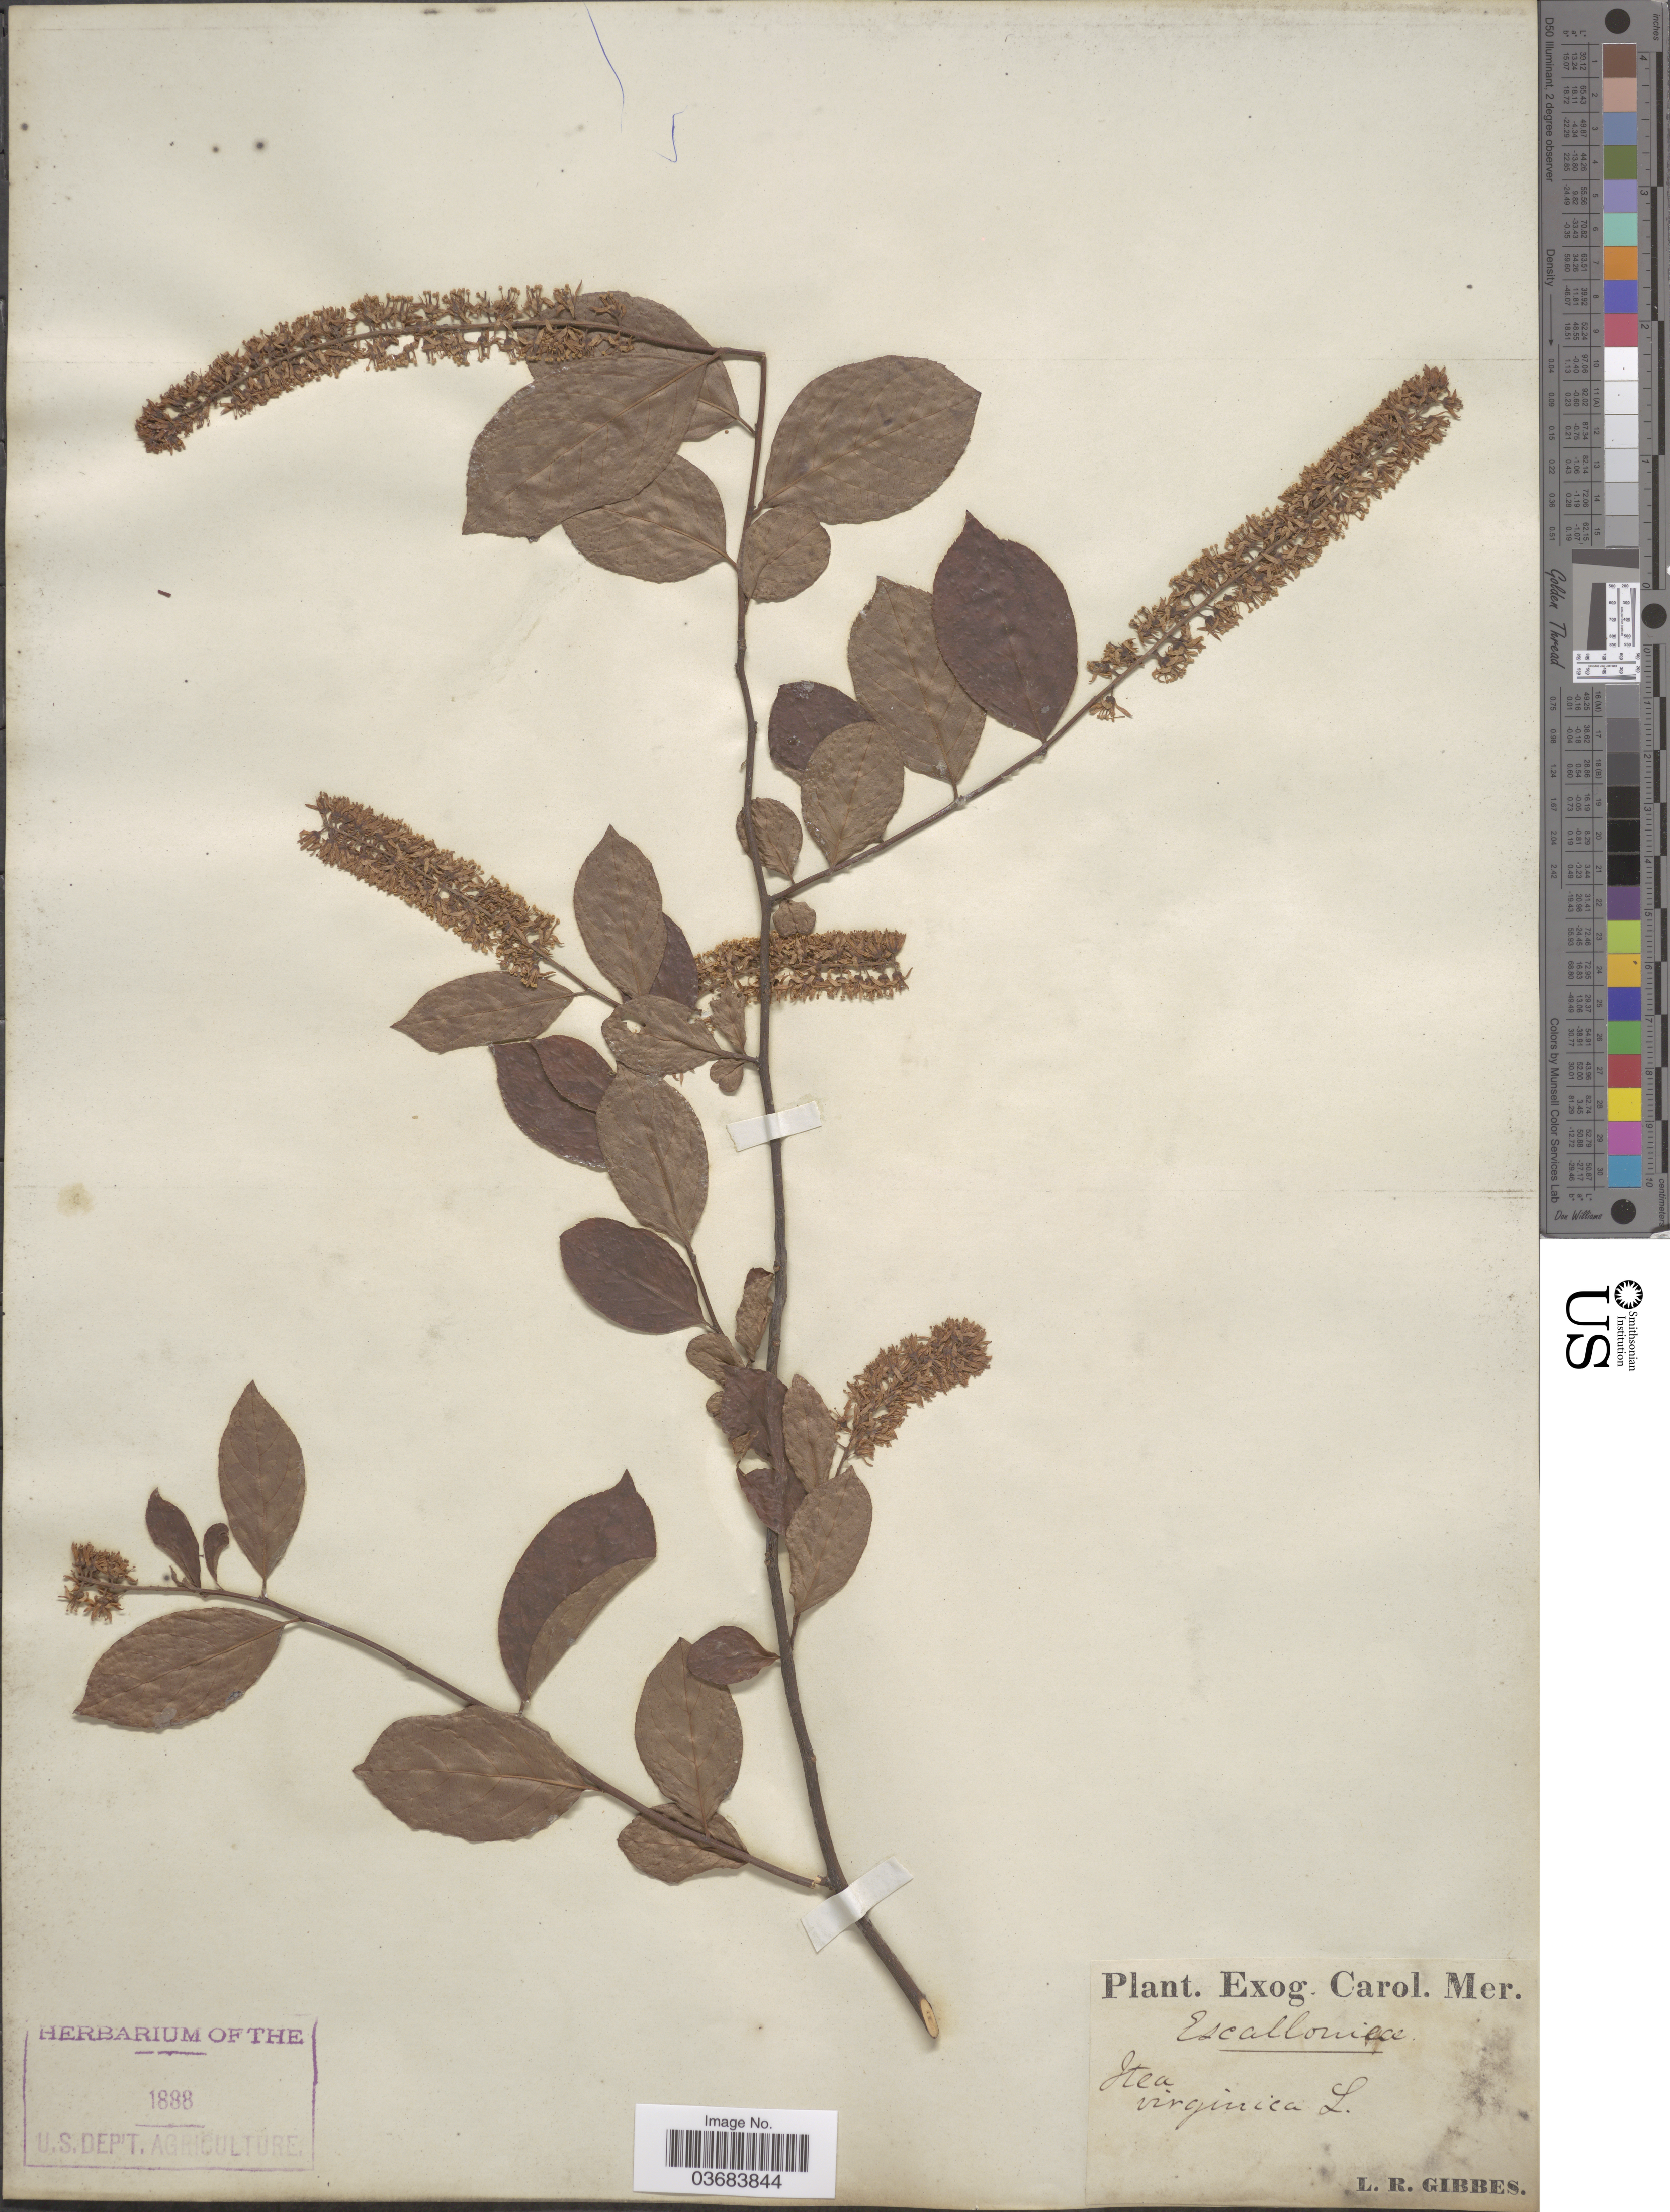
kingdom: Plantae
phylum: Tracheophyta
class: Magnoliopsida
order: Saxifragales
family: Iteaceae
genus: Itea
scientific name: Itea virginica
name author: L.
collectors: L. Gibbes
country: United States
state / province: Virginia